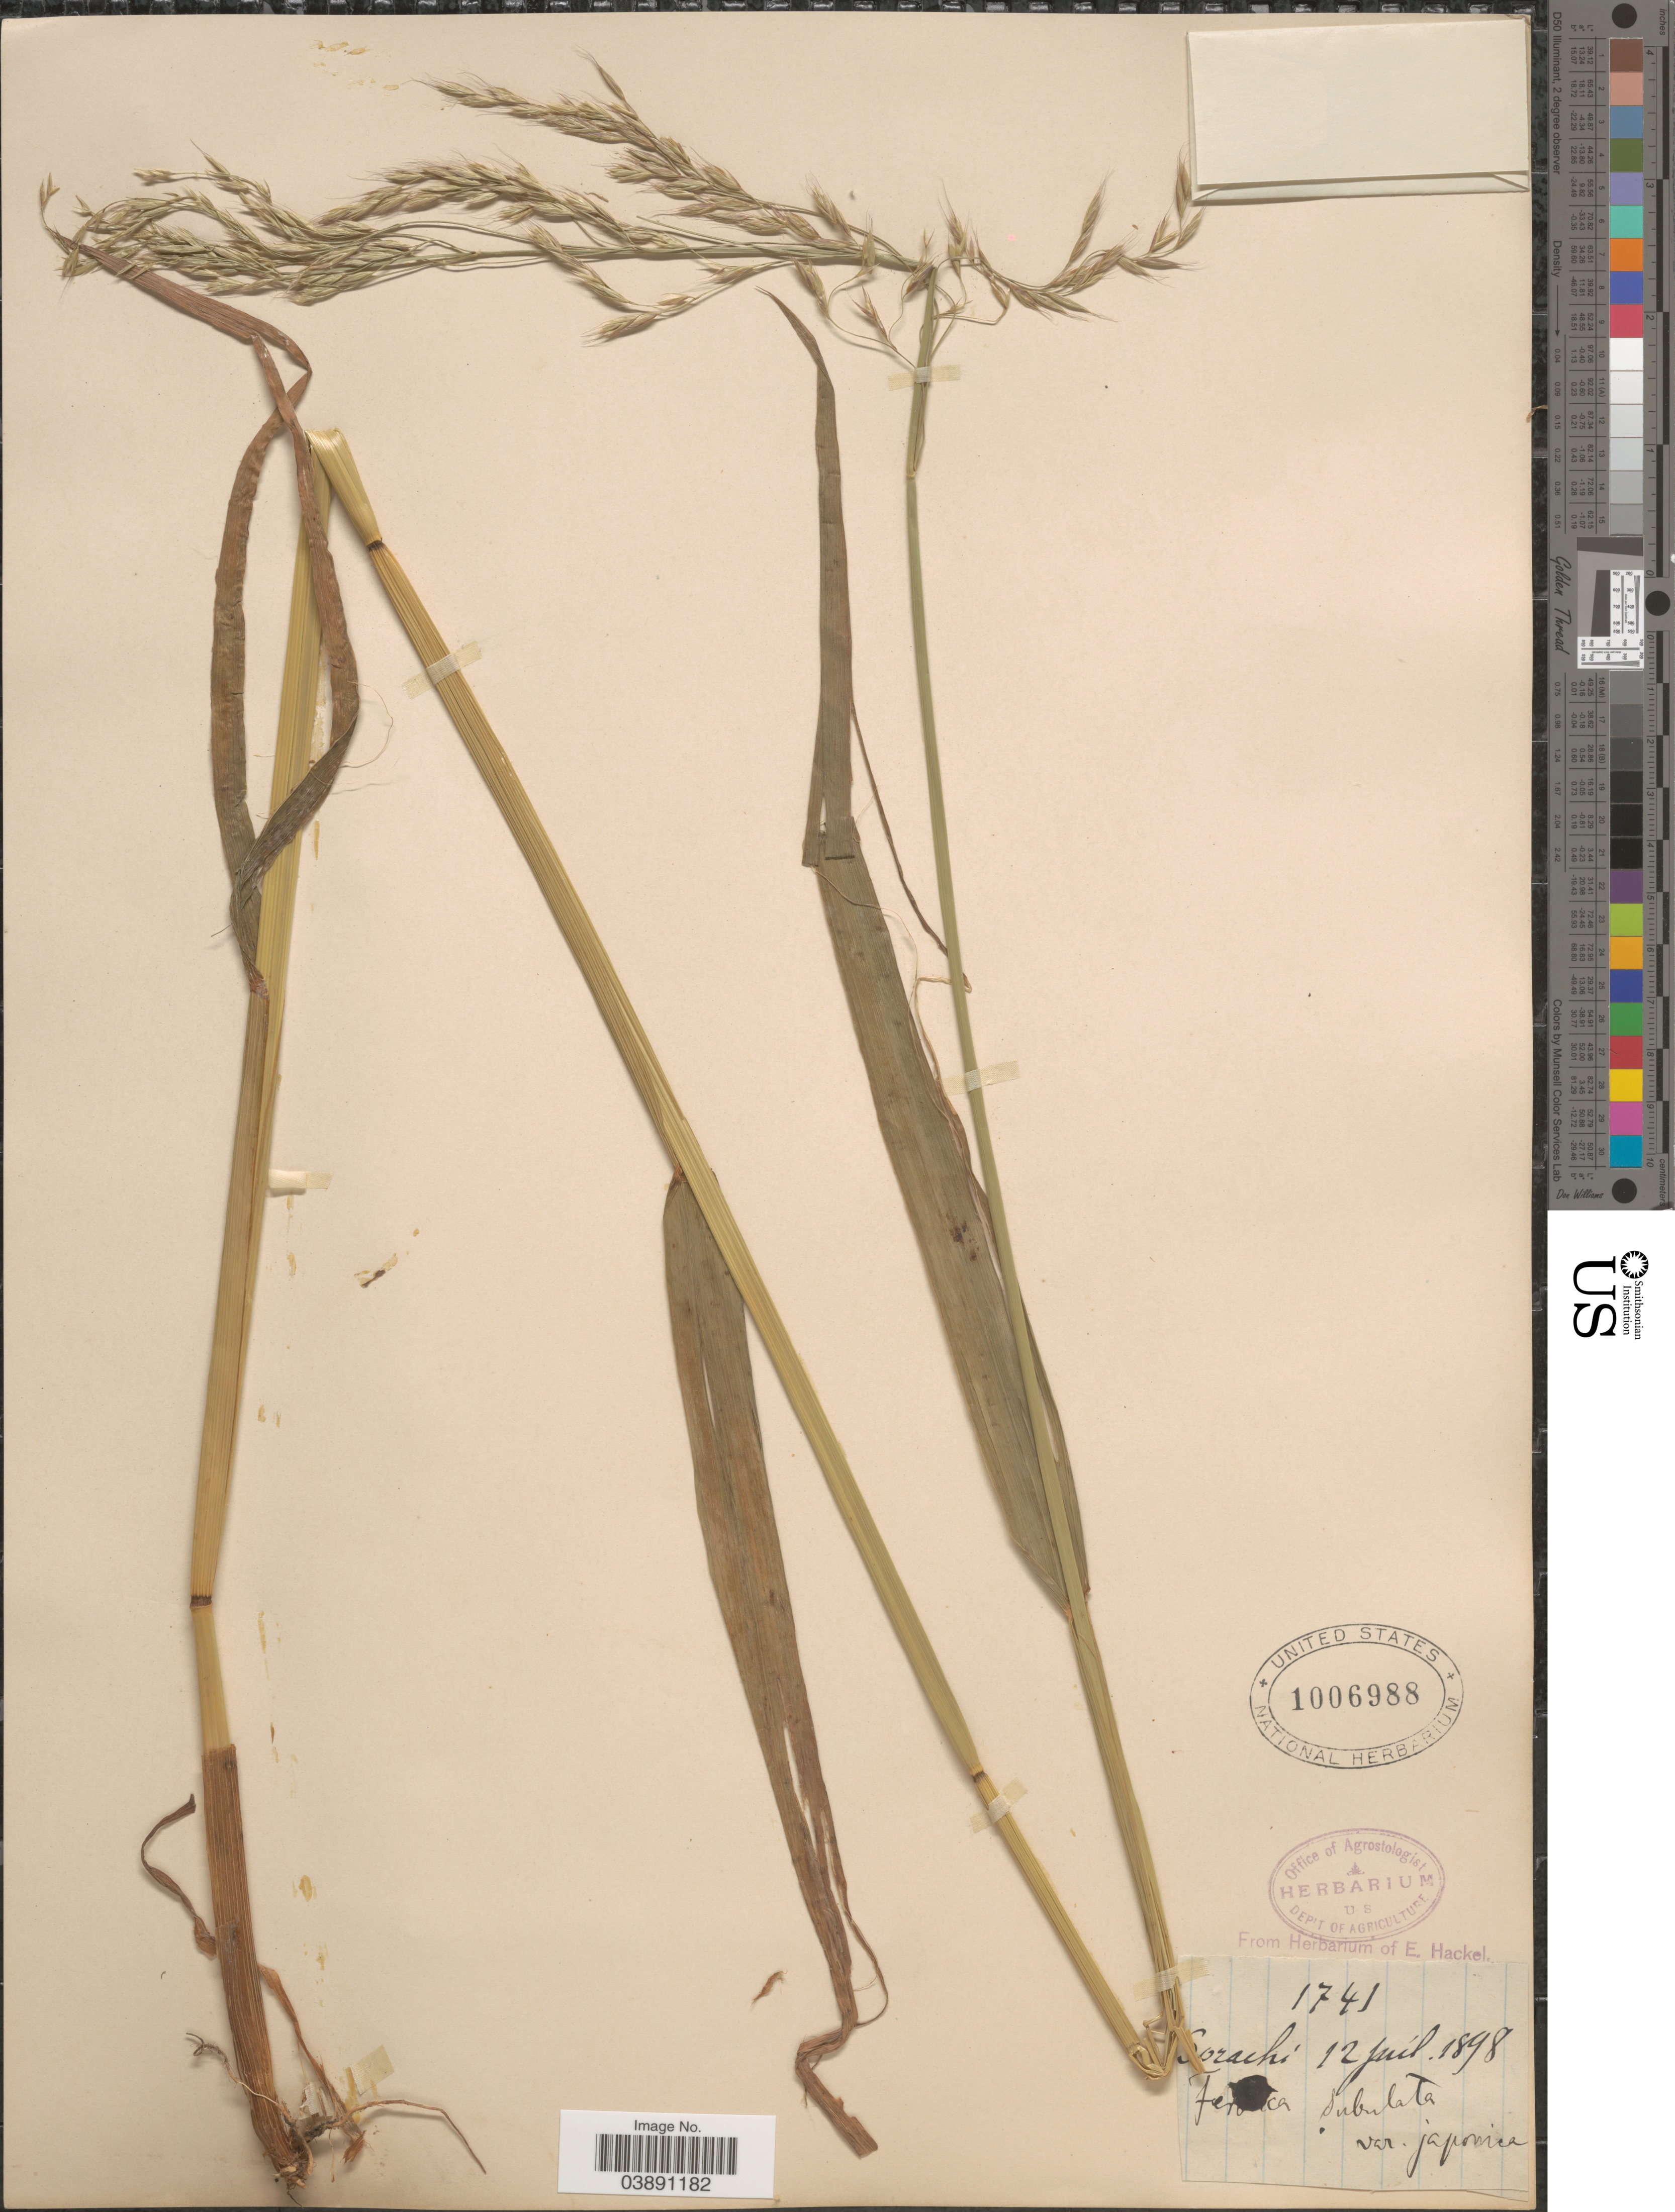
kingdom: Plantae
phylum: Tracheophyta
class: Liliopsida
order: Poales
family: Poaceae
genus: Festuca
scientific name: Festuca subulata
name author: Trin.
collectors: ex herb. E. Hackel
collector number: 1741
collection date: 1898-07-12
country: Japan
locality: Sorachi.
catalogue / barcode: US 1006988